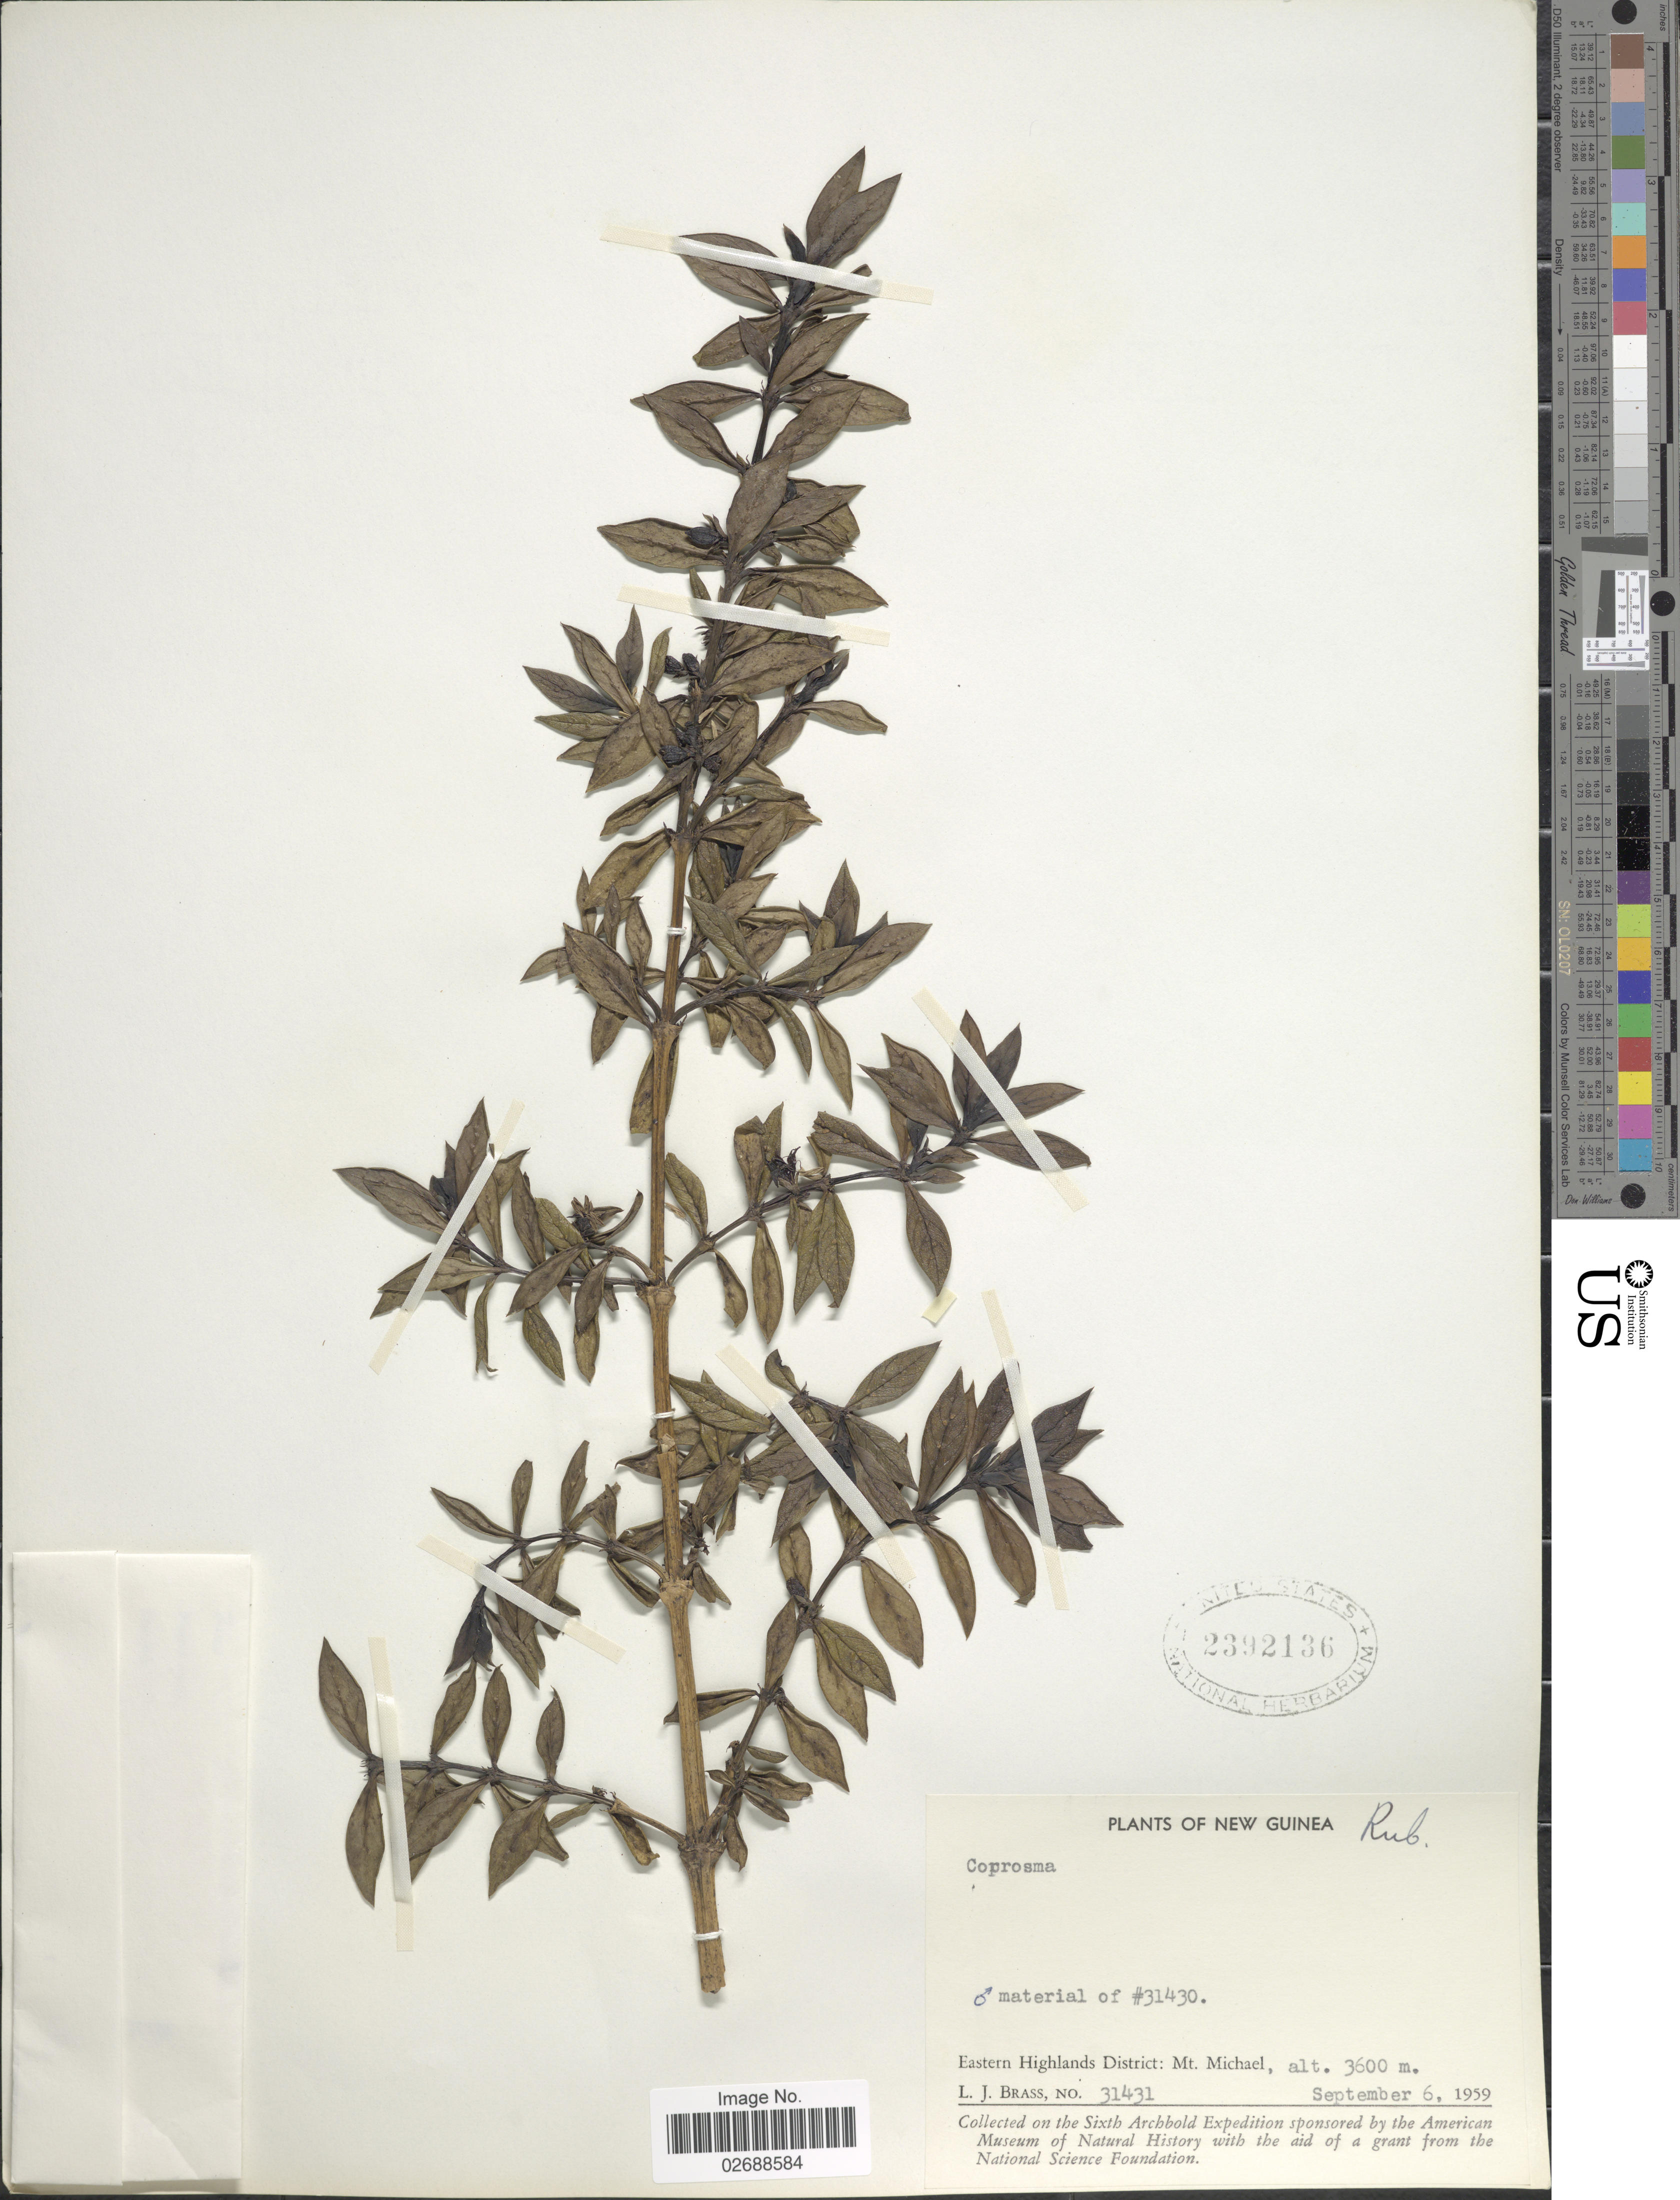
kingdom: Plantae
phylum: Tracheophyta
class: Magnoliopsida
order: Gentianales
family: Rubiaceae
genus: Coprosma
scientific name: Coprosma sp.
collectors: L. J. Brass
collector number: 31431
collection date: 1959-09-06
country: Papua New Guinea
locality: New Guinea. Eastern Highlands District: Mt. Michael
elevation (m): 3600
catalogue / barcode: US 2392136